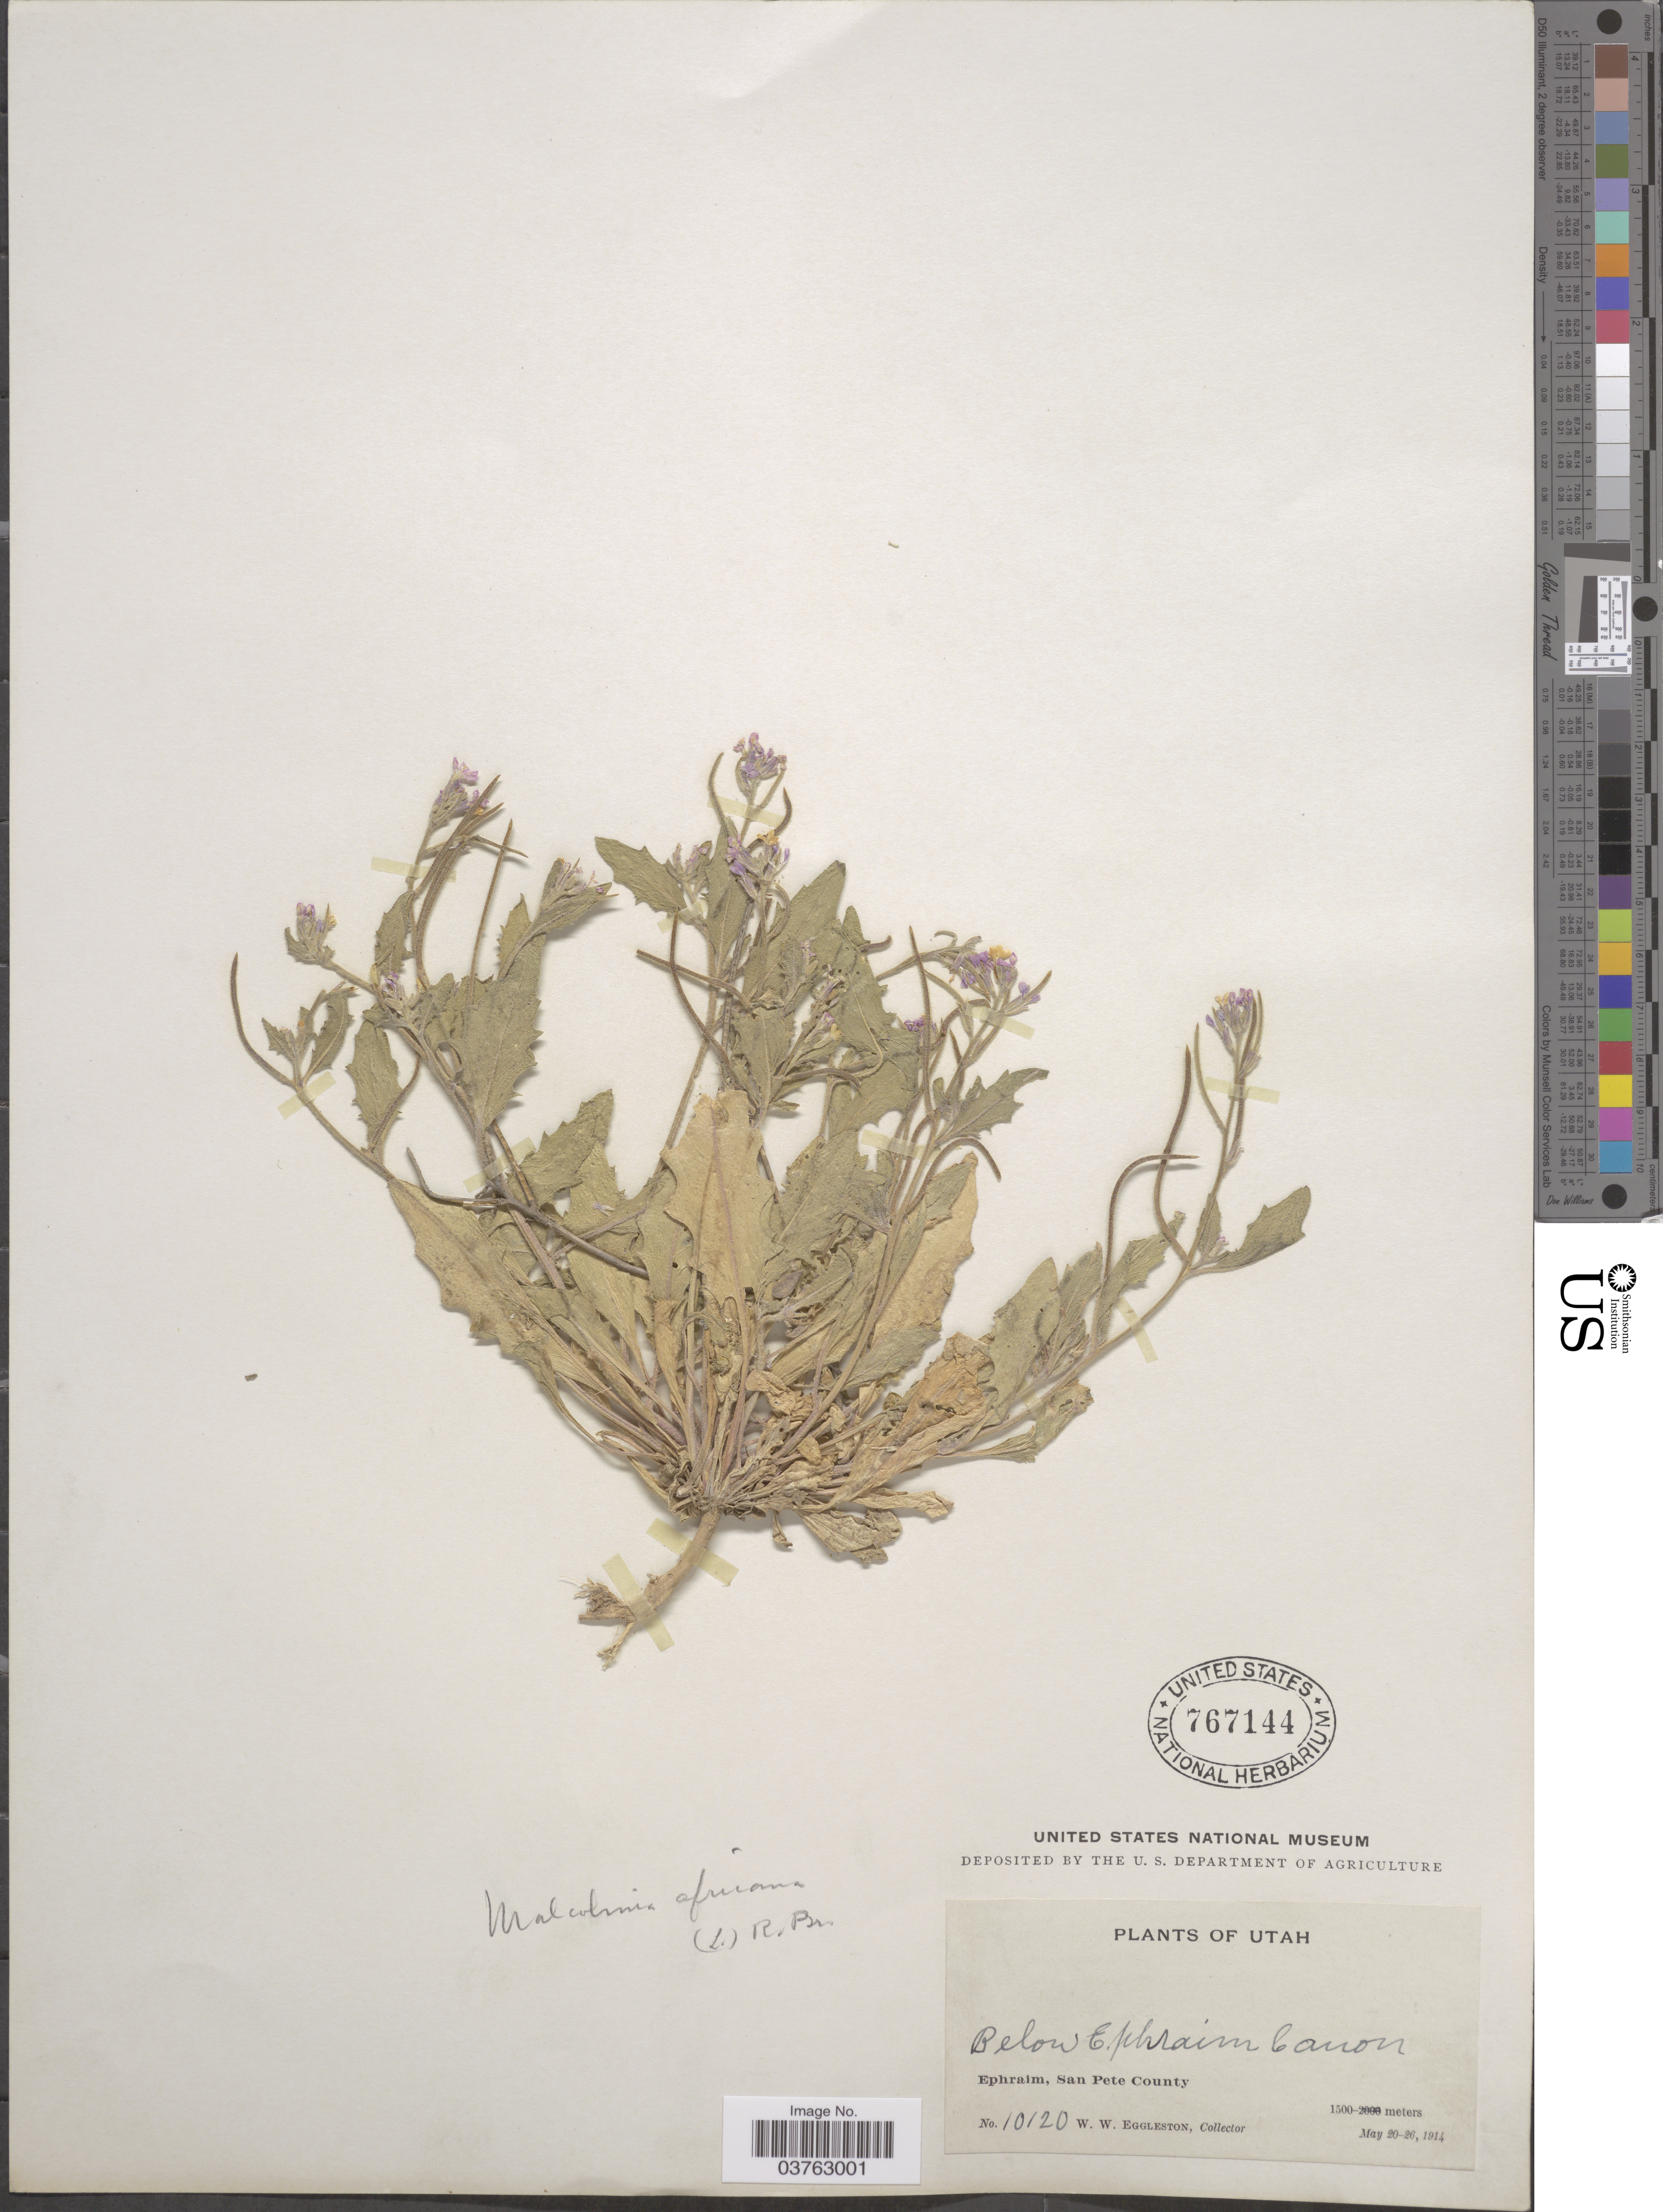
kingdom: Plantae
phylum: Tracheophyta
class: Magnoliopsida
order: Brassicales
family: Brassicaceae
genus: Malcolmia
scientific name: Malcolmia africana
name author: (L.) W.T. Aiton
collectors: W. W. Eggleston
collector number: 10120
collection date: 1914-05-20/1914-05-26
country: United States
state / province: Utah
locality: Below Ephrain Canon, Ephraim, San Pete County.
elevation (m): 1500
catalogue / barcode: US 767144